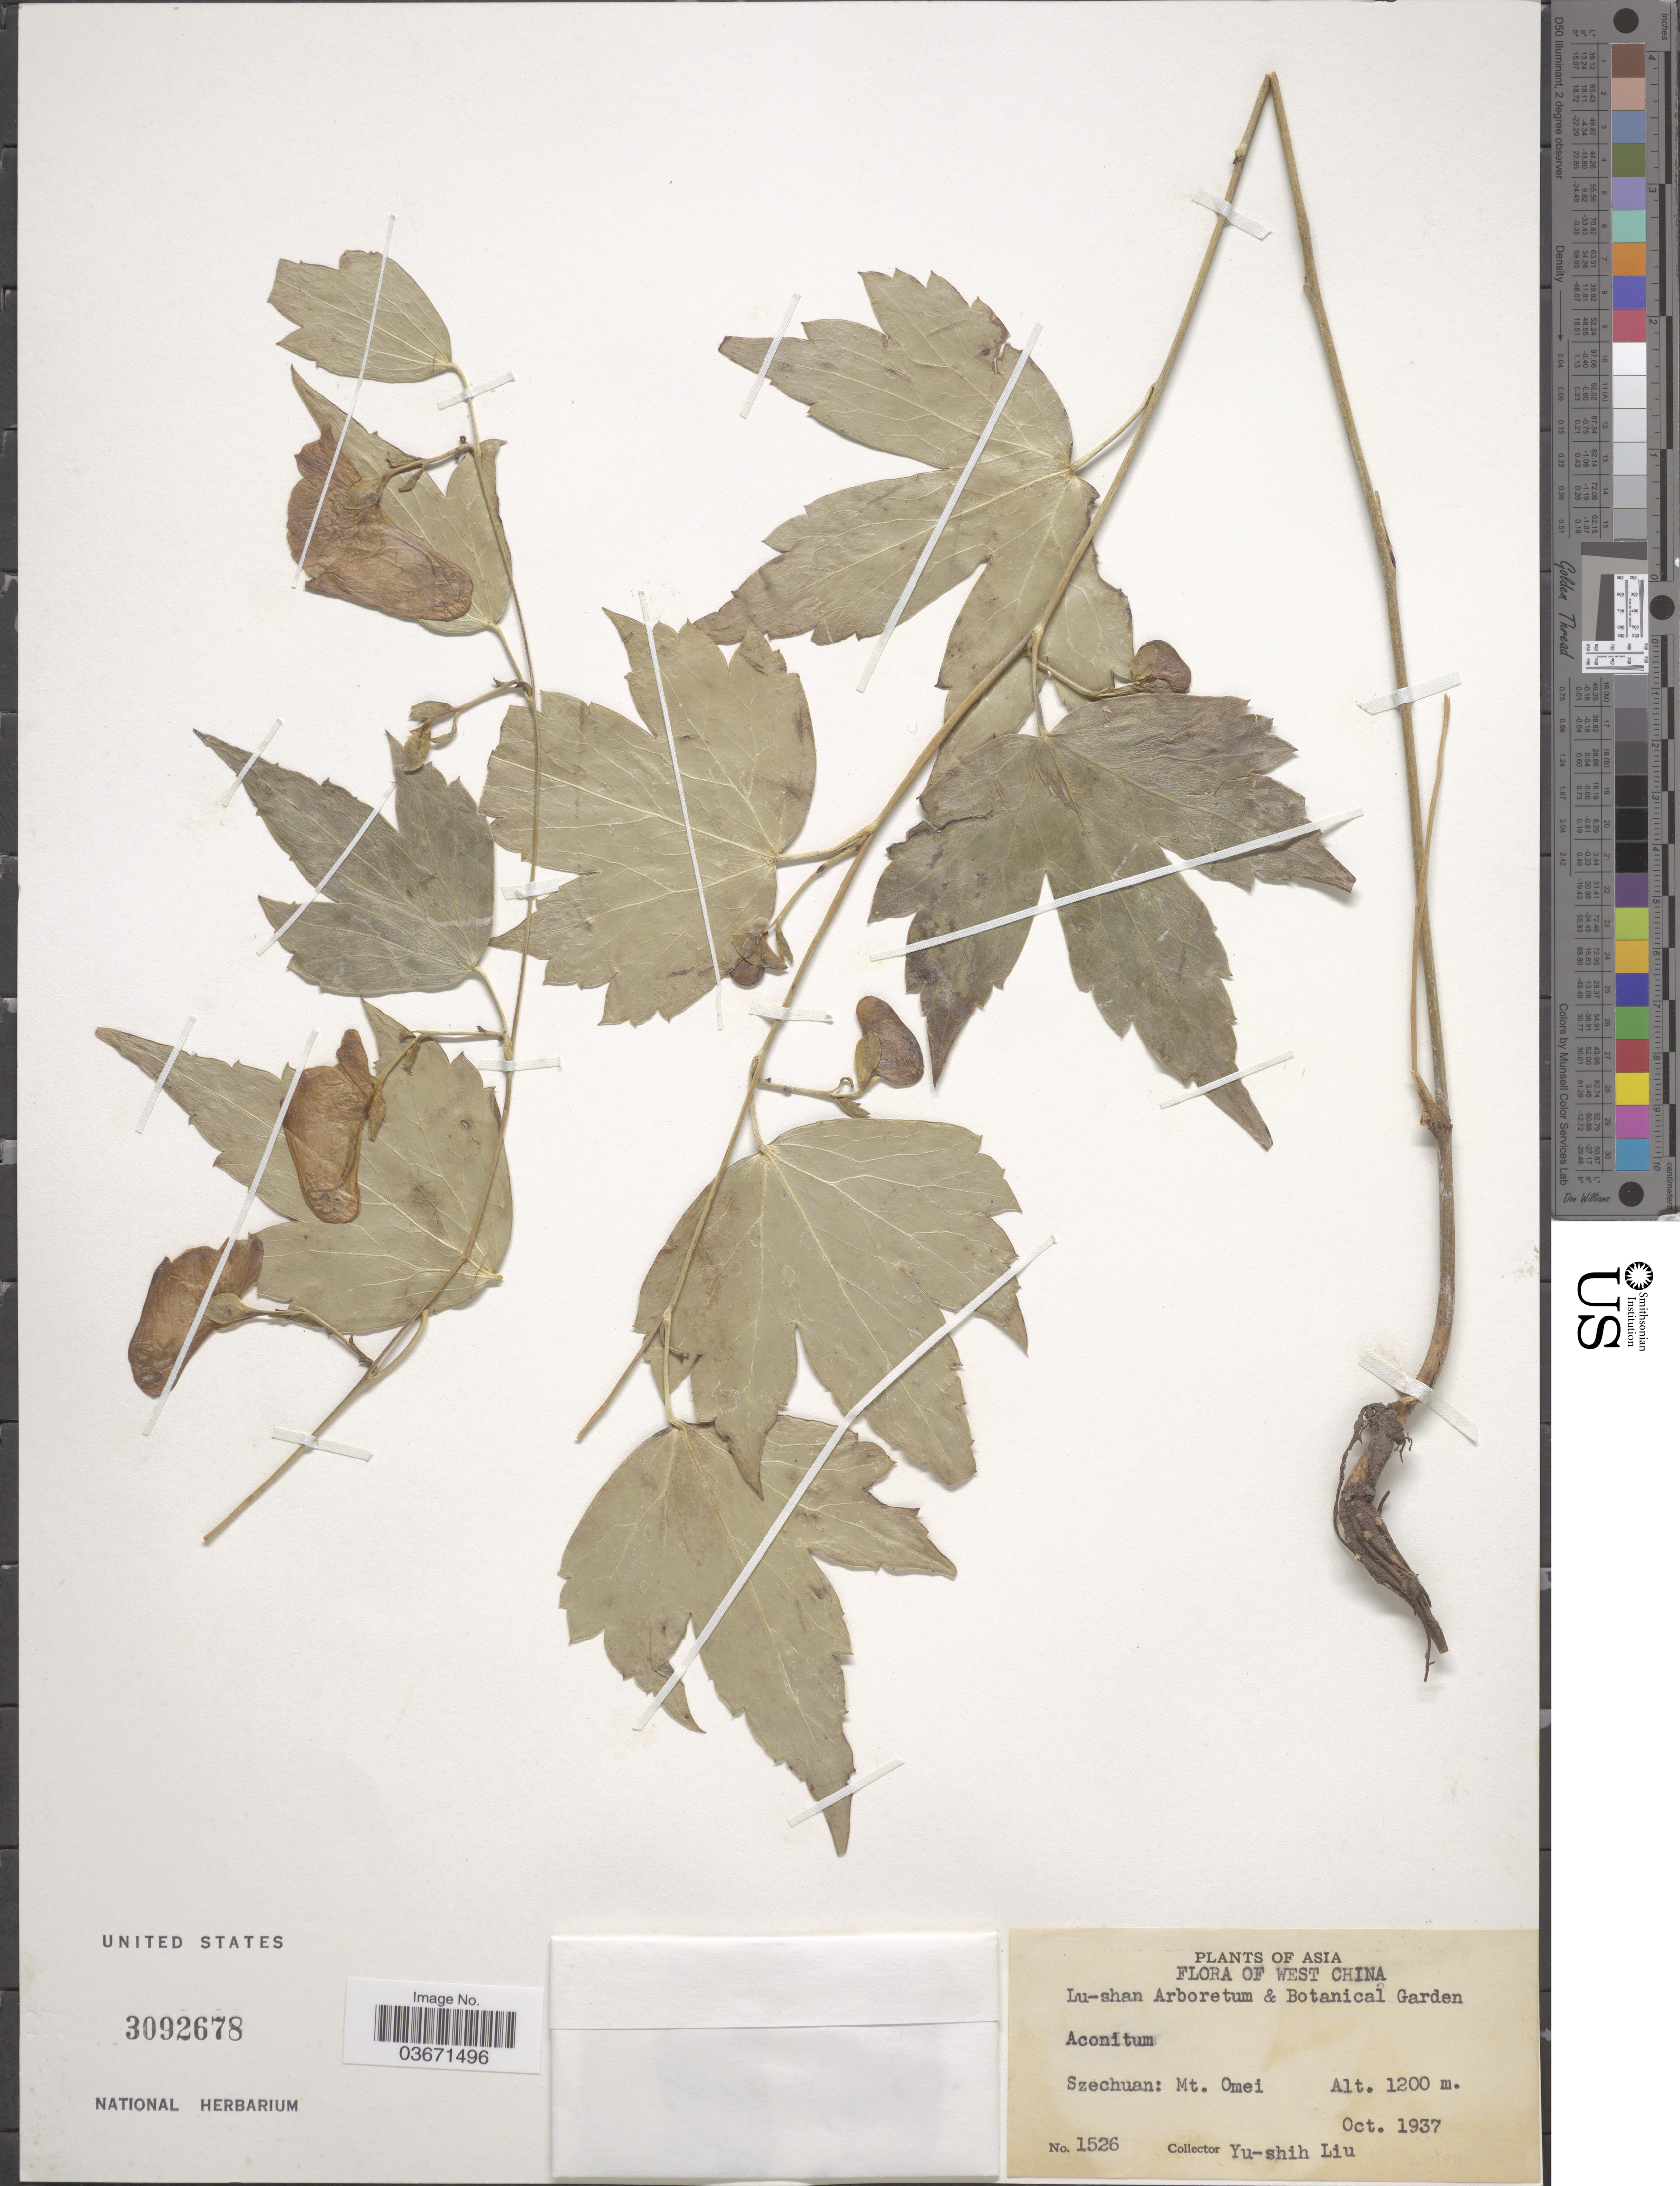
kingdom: Plantae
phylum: Tracheophyta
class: Magnoliopsida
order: Ranunculales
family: Ranunculaceae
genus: Aconitum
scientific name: Aconitum sp.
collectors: Y.-S. Liu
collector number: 1526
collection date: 1937-10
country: China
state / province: Sichuan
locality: West China. Szechuan: Mt. Omei.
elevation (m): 1200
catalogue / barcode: US 3092678